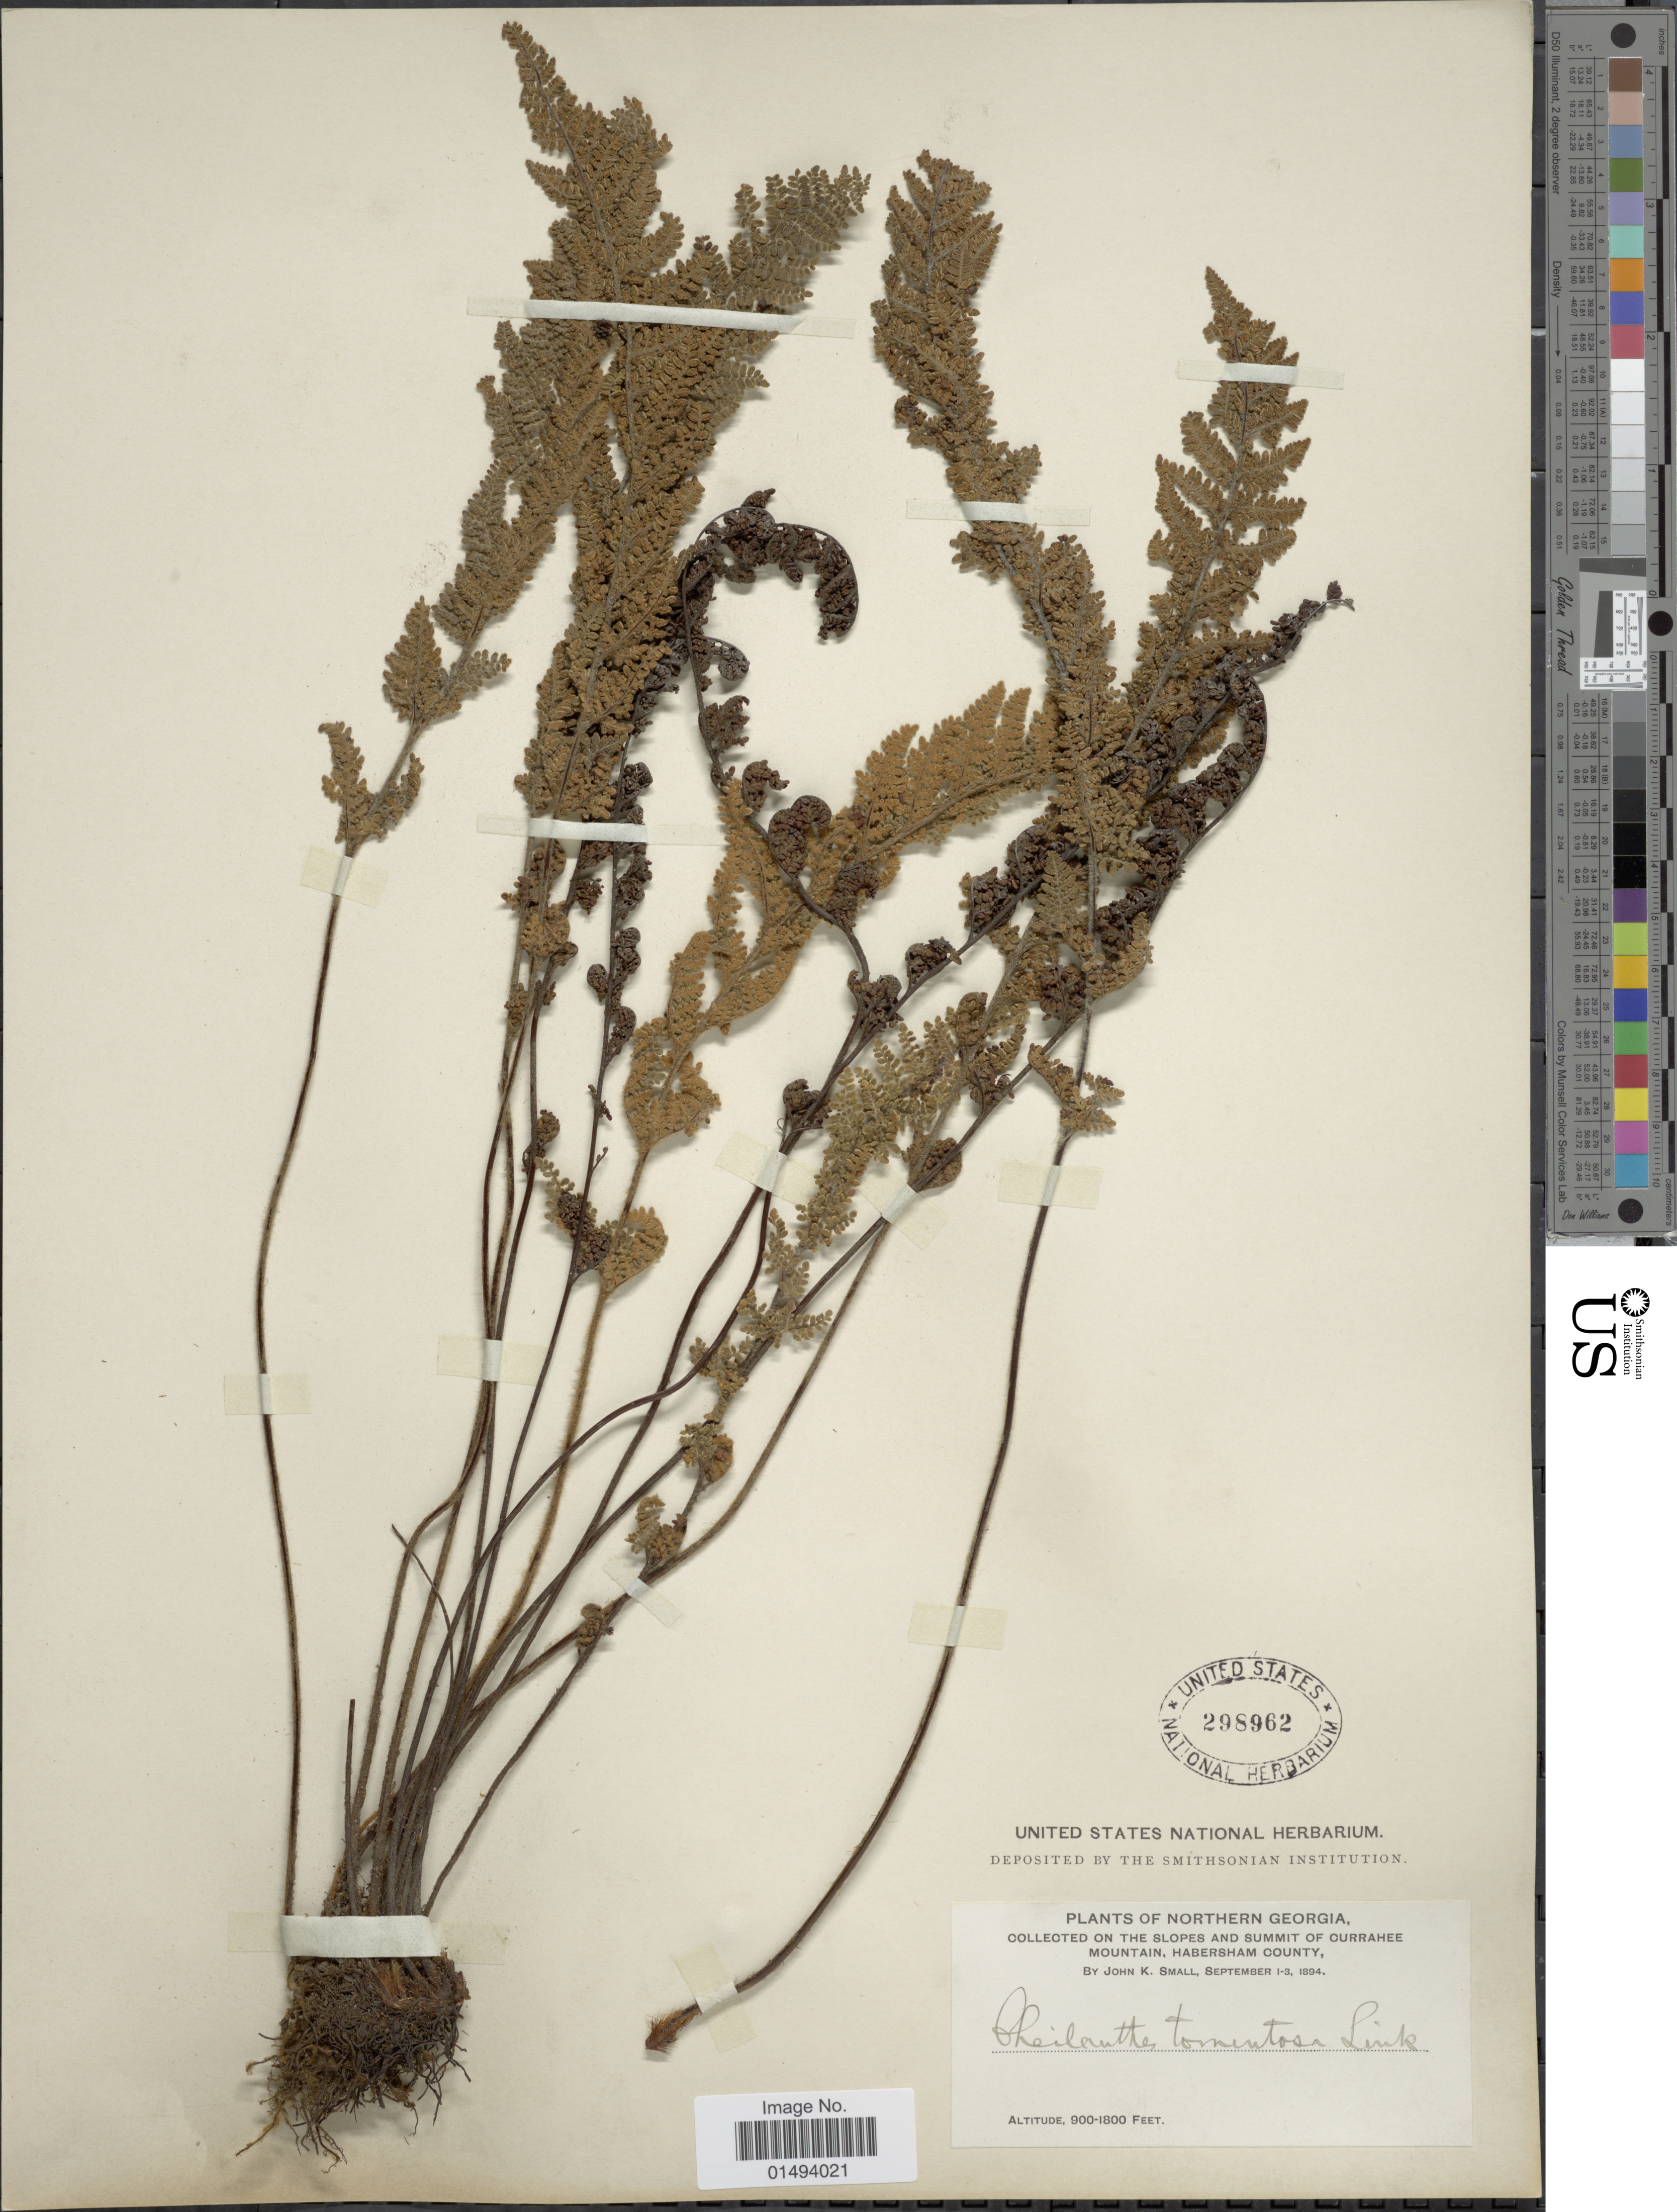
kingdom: Plantae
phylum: Tracheophyta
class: Polypodiopsida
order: Polypodiales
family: Pteridaceae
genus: Myriopteris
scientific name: Myriopteris tomentosa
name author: (Link) Fée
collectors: J. K. Small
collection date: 1894-09-01/1894-09-03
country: United States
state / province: Georgia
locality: Northern Georgia, collected on the slopes and summit of Currahee Mountain, Habersham County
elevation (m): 274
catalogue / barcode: US 298962